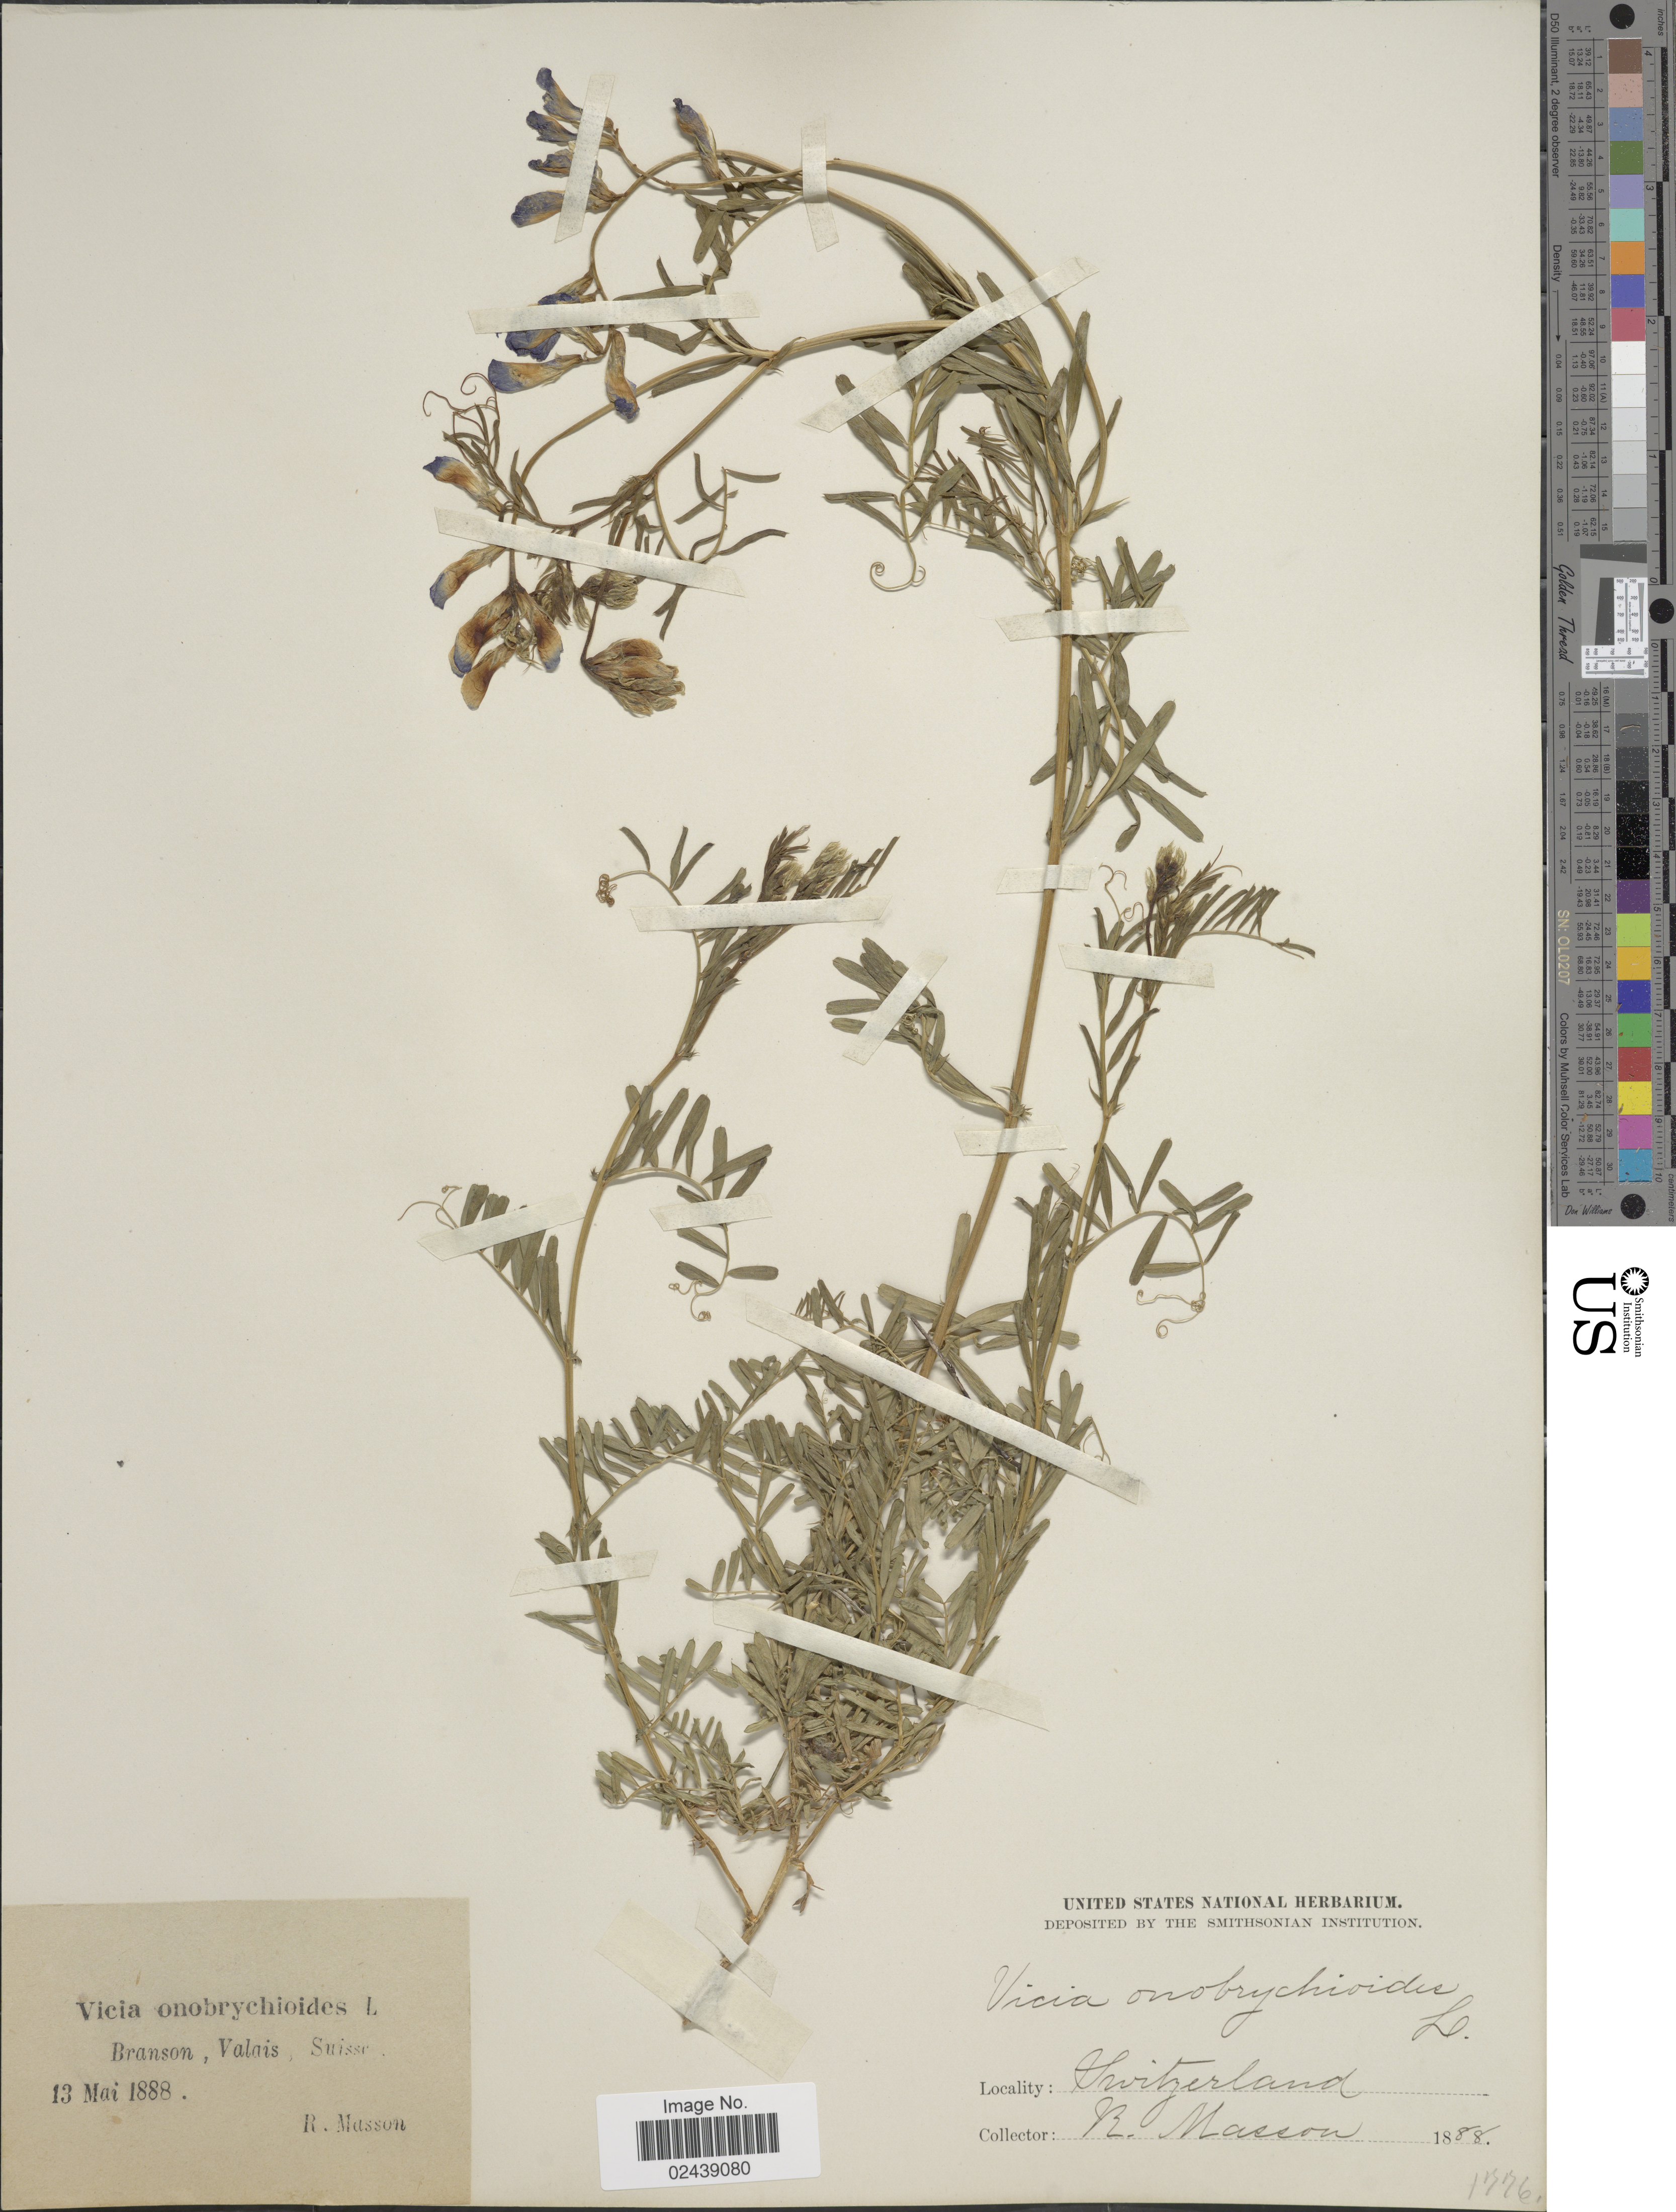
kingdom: Plantae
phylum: Tracheophyta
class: Magnoliopsida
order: Fabales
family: Fabaceae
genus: Vicia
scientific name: Vicia onobrychioides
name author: L.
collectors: R. Masson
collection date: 1888-05-13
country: Switzerland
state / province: Valais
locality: Branson